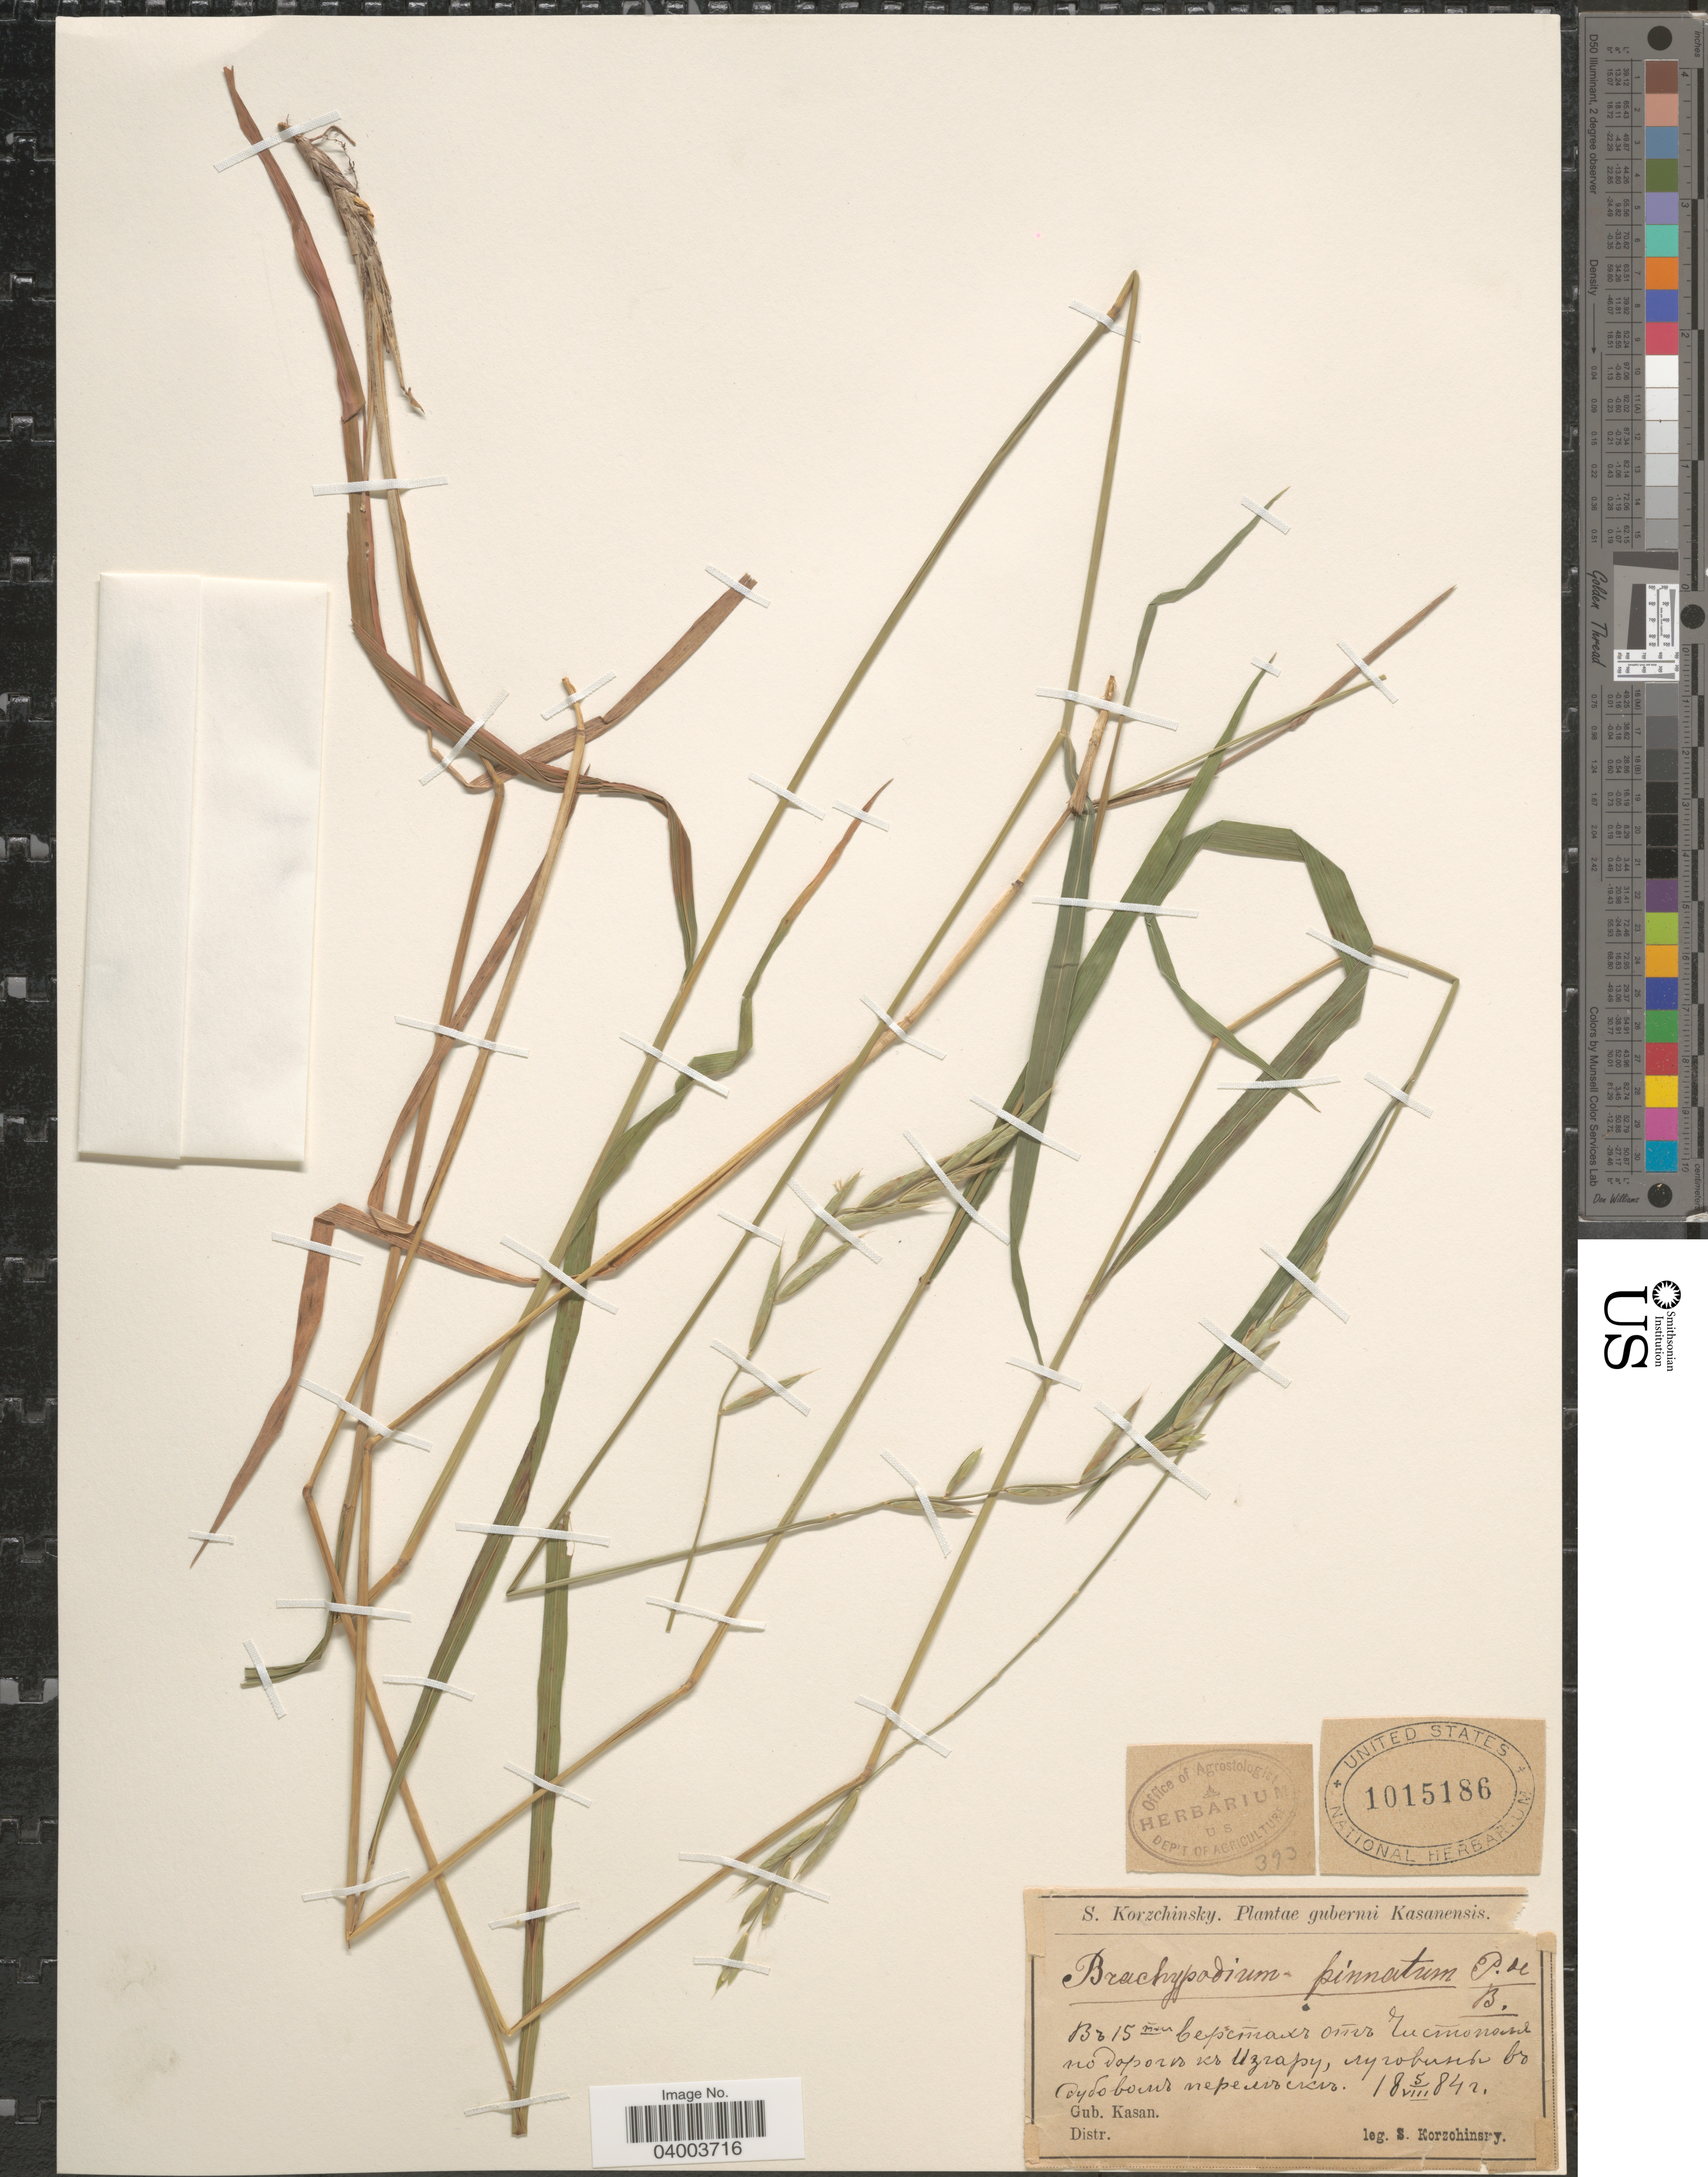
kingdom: Plantae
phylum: Tracheophyta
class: Liliopsida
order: Poales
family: Poaceae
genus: Brachypodium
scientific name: Brachypodium pinnatum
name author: (L.) P. Beauv.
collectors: S. Korzchinsky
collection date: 1884-08-05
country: Russian Federation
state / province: Tatarstan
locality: X. Gub. Kasan.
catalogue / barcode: US 1015186